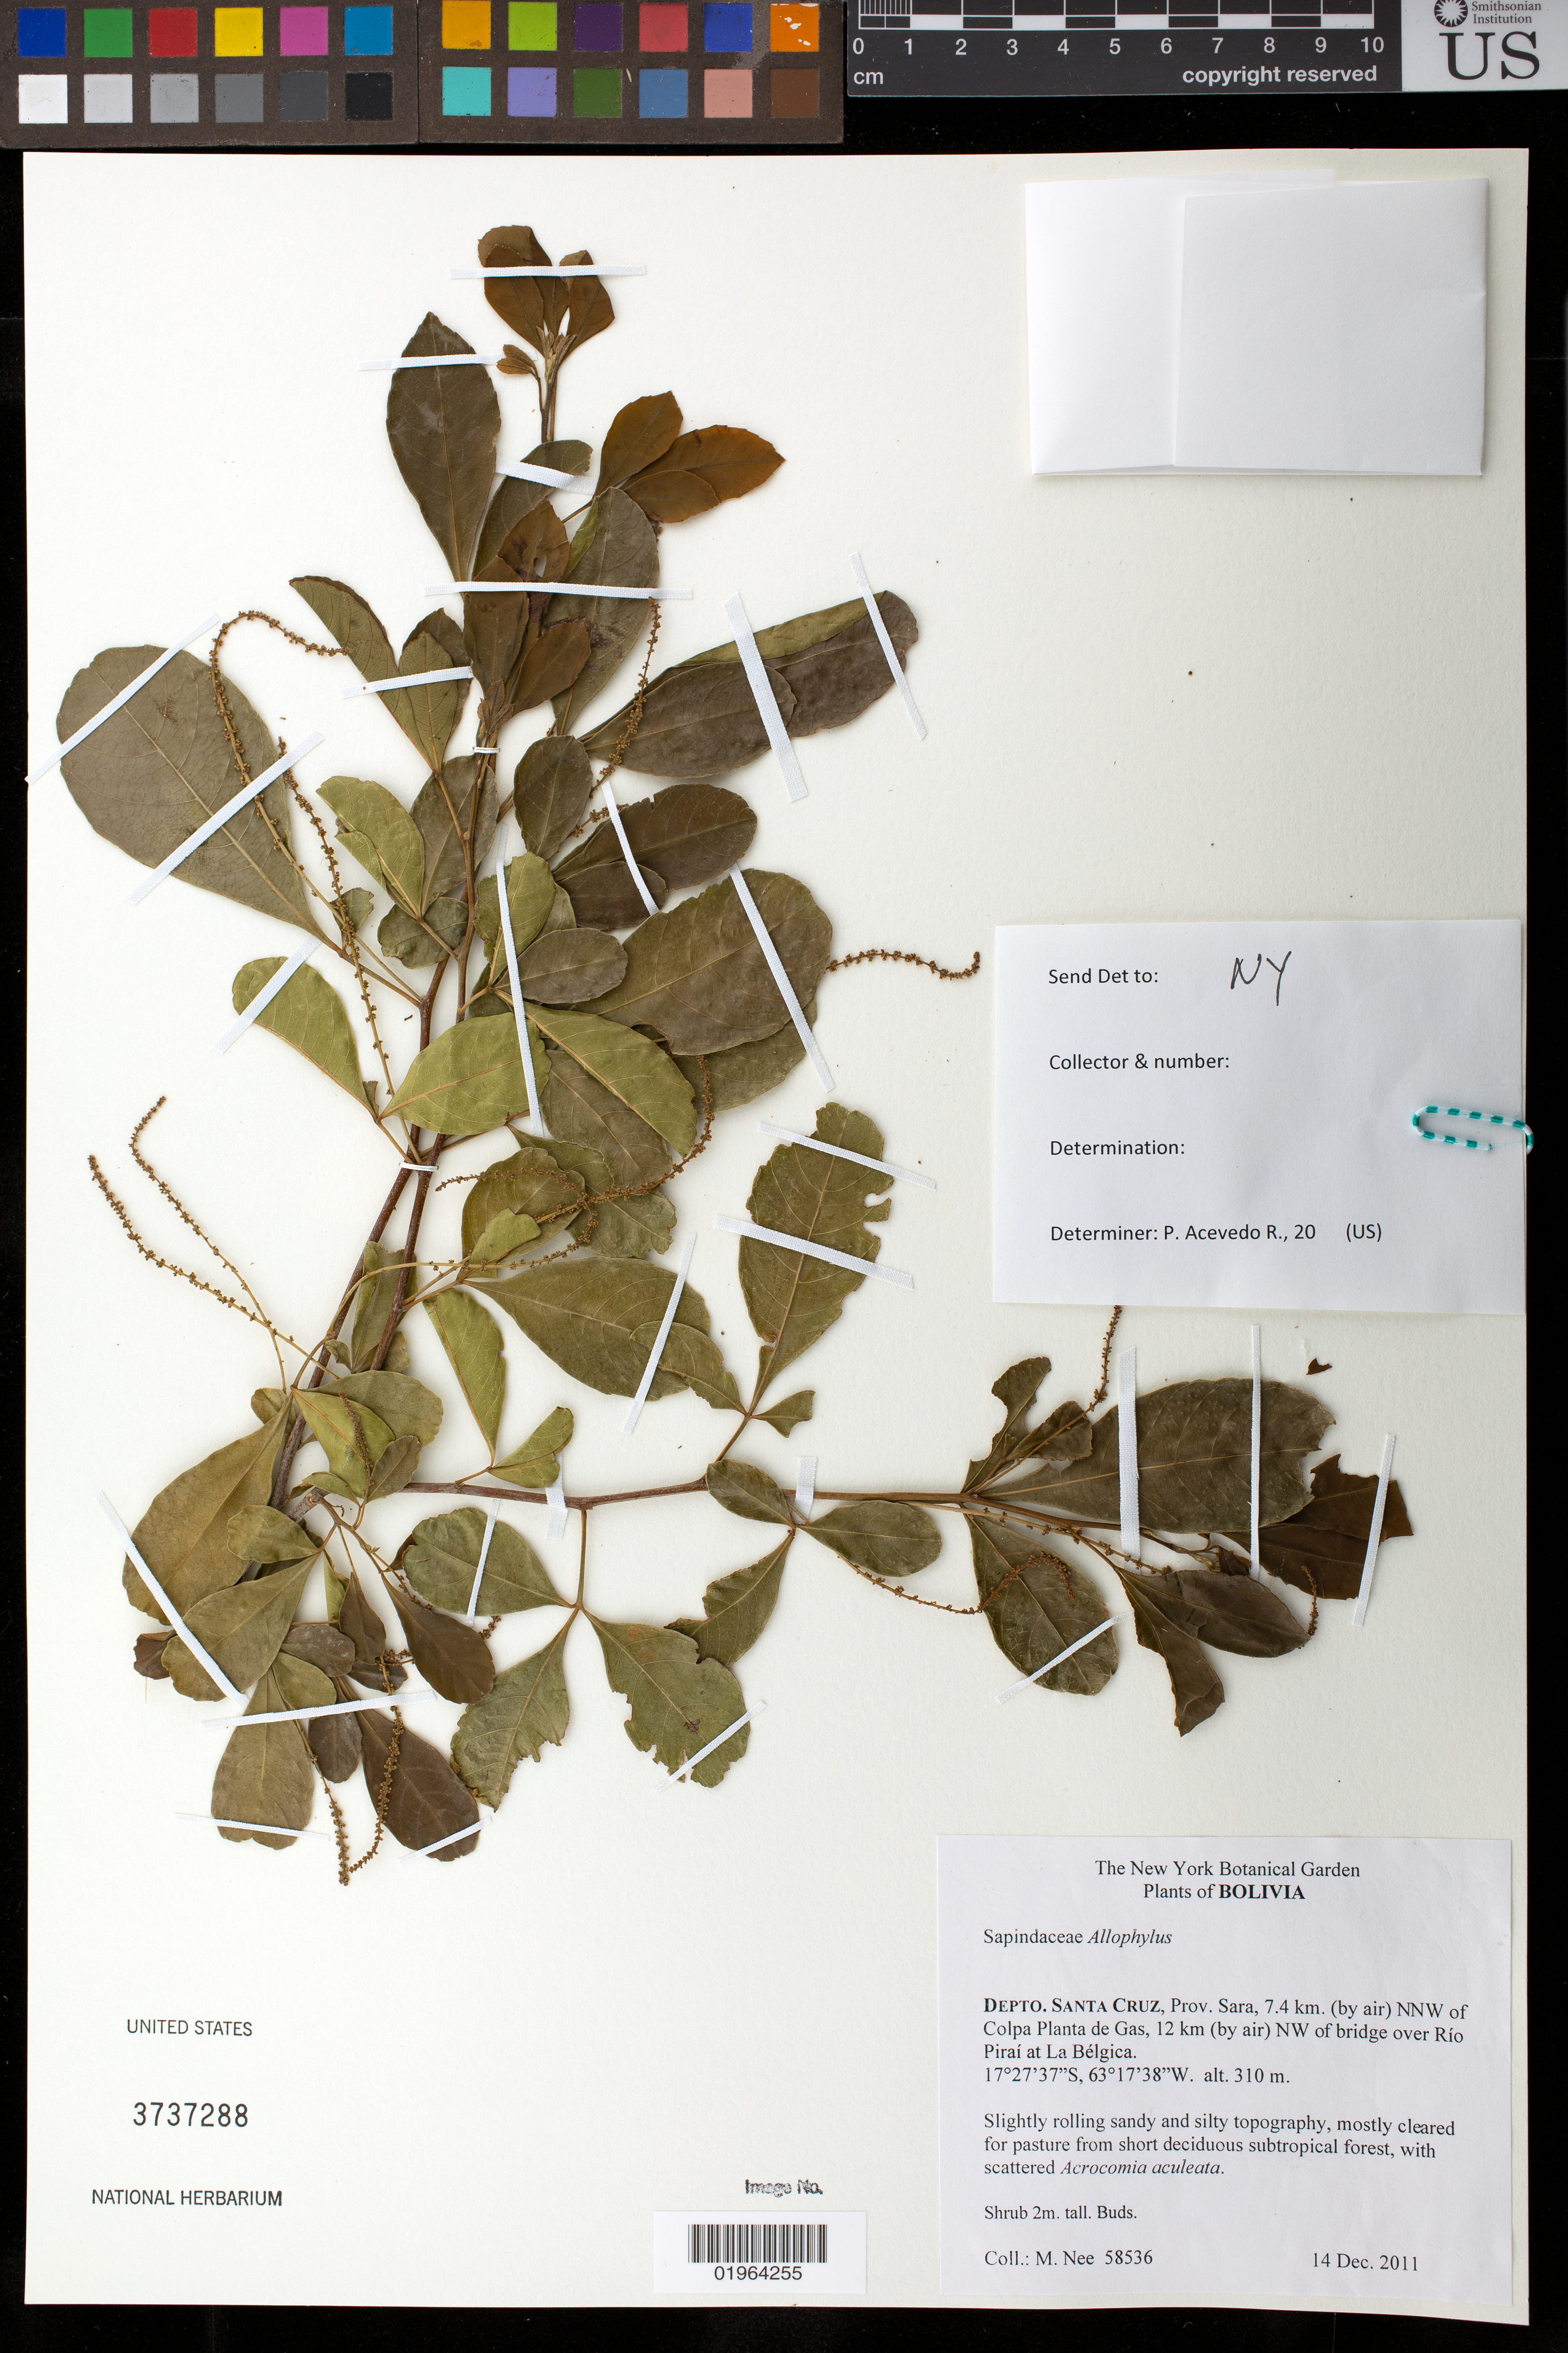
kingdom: Plantae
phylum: Tracheophyta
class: Magnoliopsida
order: Sapindales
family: Sapindaceae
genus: Allophylus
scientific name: Allophylus strictus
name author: Radlk.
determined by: Acevedo-Rodríguez, P., (BOT), Smithsonian Institution - National Museum of Natural History (UNITED STATES)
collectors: M. Nee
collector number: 58536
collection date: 2011-12-14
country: Bolivia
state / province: Santa Cruz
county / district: Sara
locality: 7.4 km NNW of Colpa Planta de Gas, 12 km NW of bridge over Rio Pirai at La Belgica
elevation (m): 310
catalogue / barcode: US 3737288